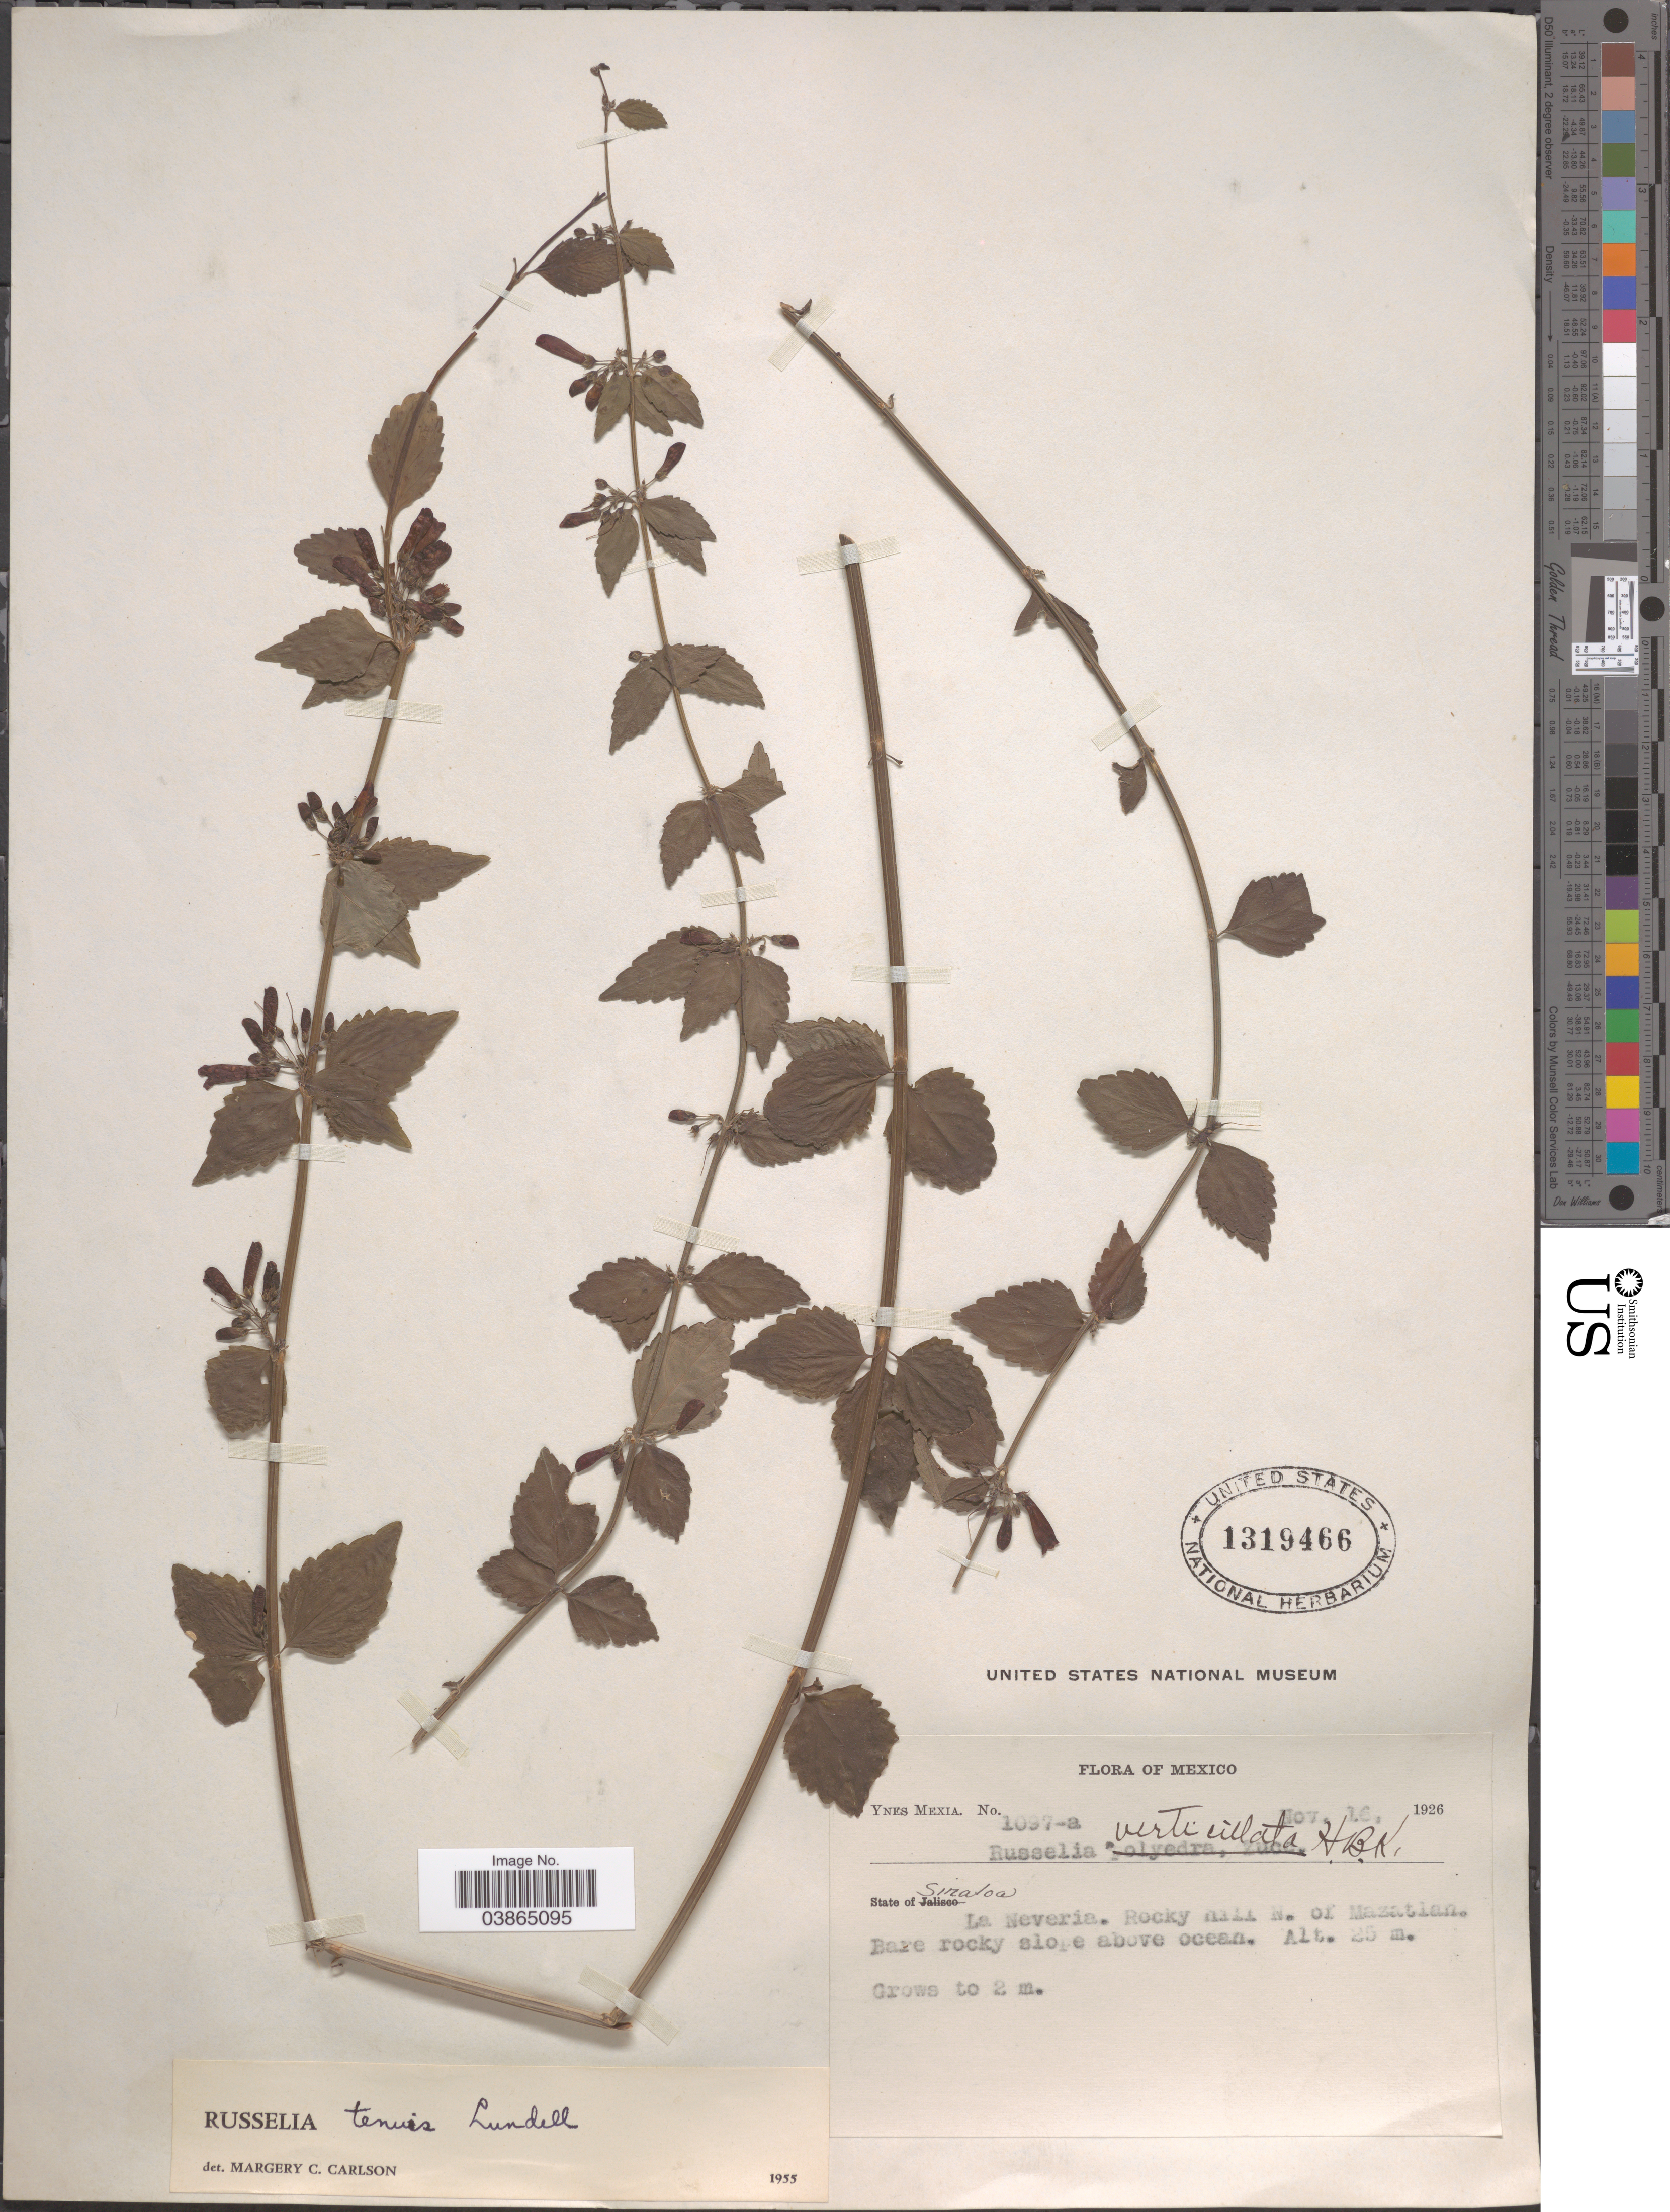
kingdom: Plantae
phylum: Tracheophyta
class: Magnoliopsida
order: Lamiales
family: Plantaginaceae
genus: Russelia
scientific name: Russelia tenuis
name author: Lundell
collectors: Y. Mexia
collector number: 1097-a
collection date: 1926-11-16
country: Mexico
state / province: Sinaloa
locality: La Neveria. Rocky hill N. of Mazatlan. Bare rocky slope above ocean.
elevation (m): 25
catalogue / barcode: US 1319466